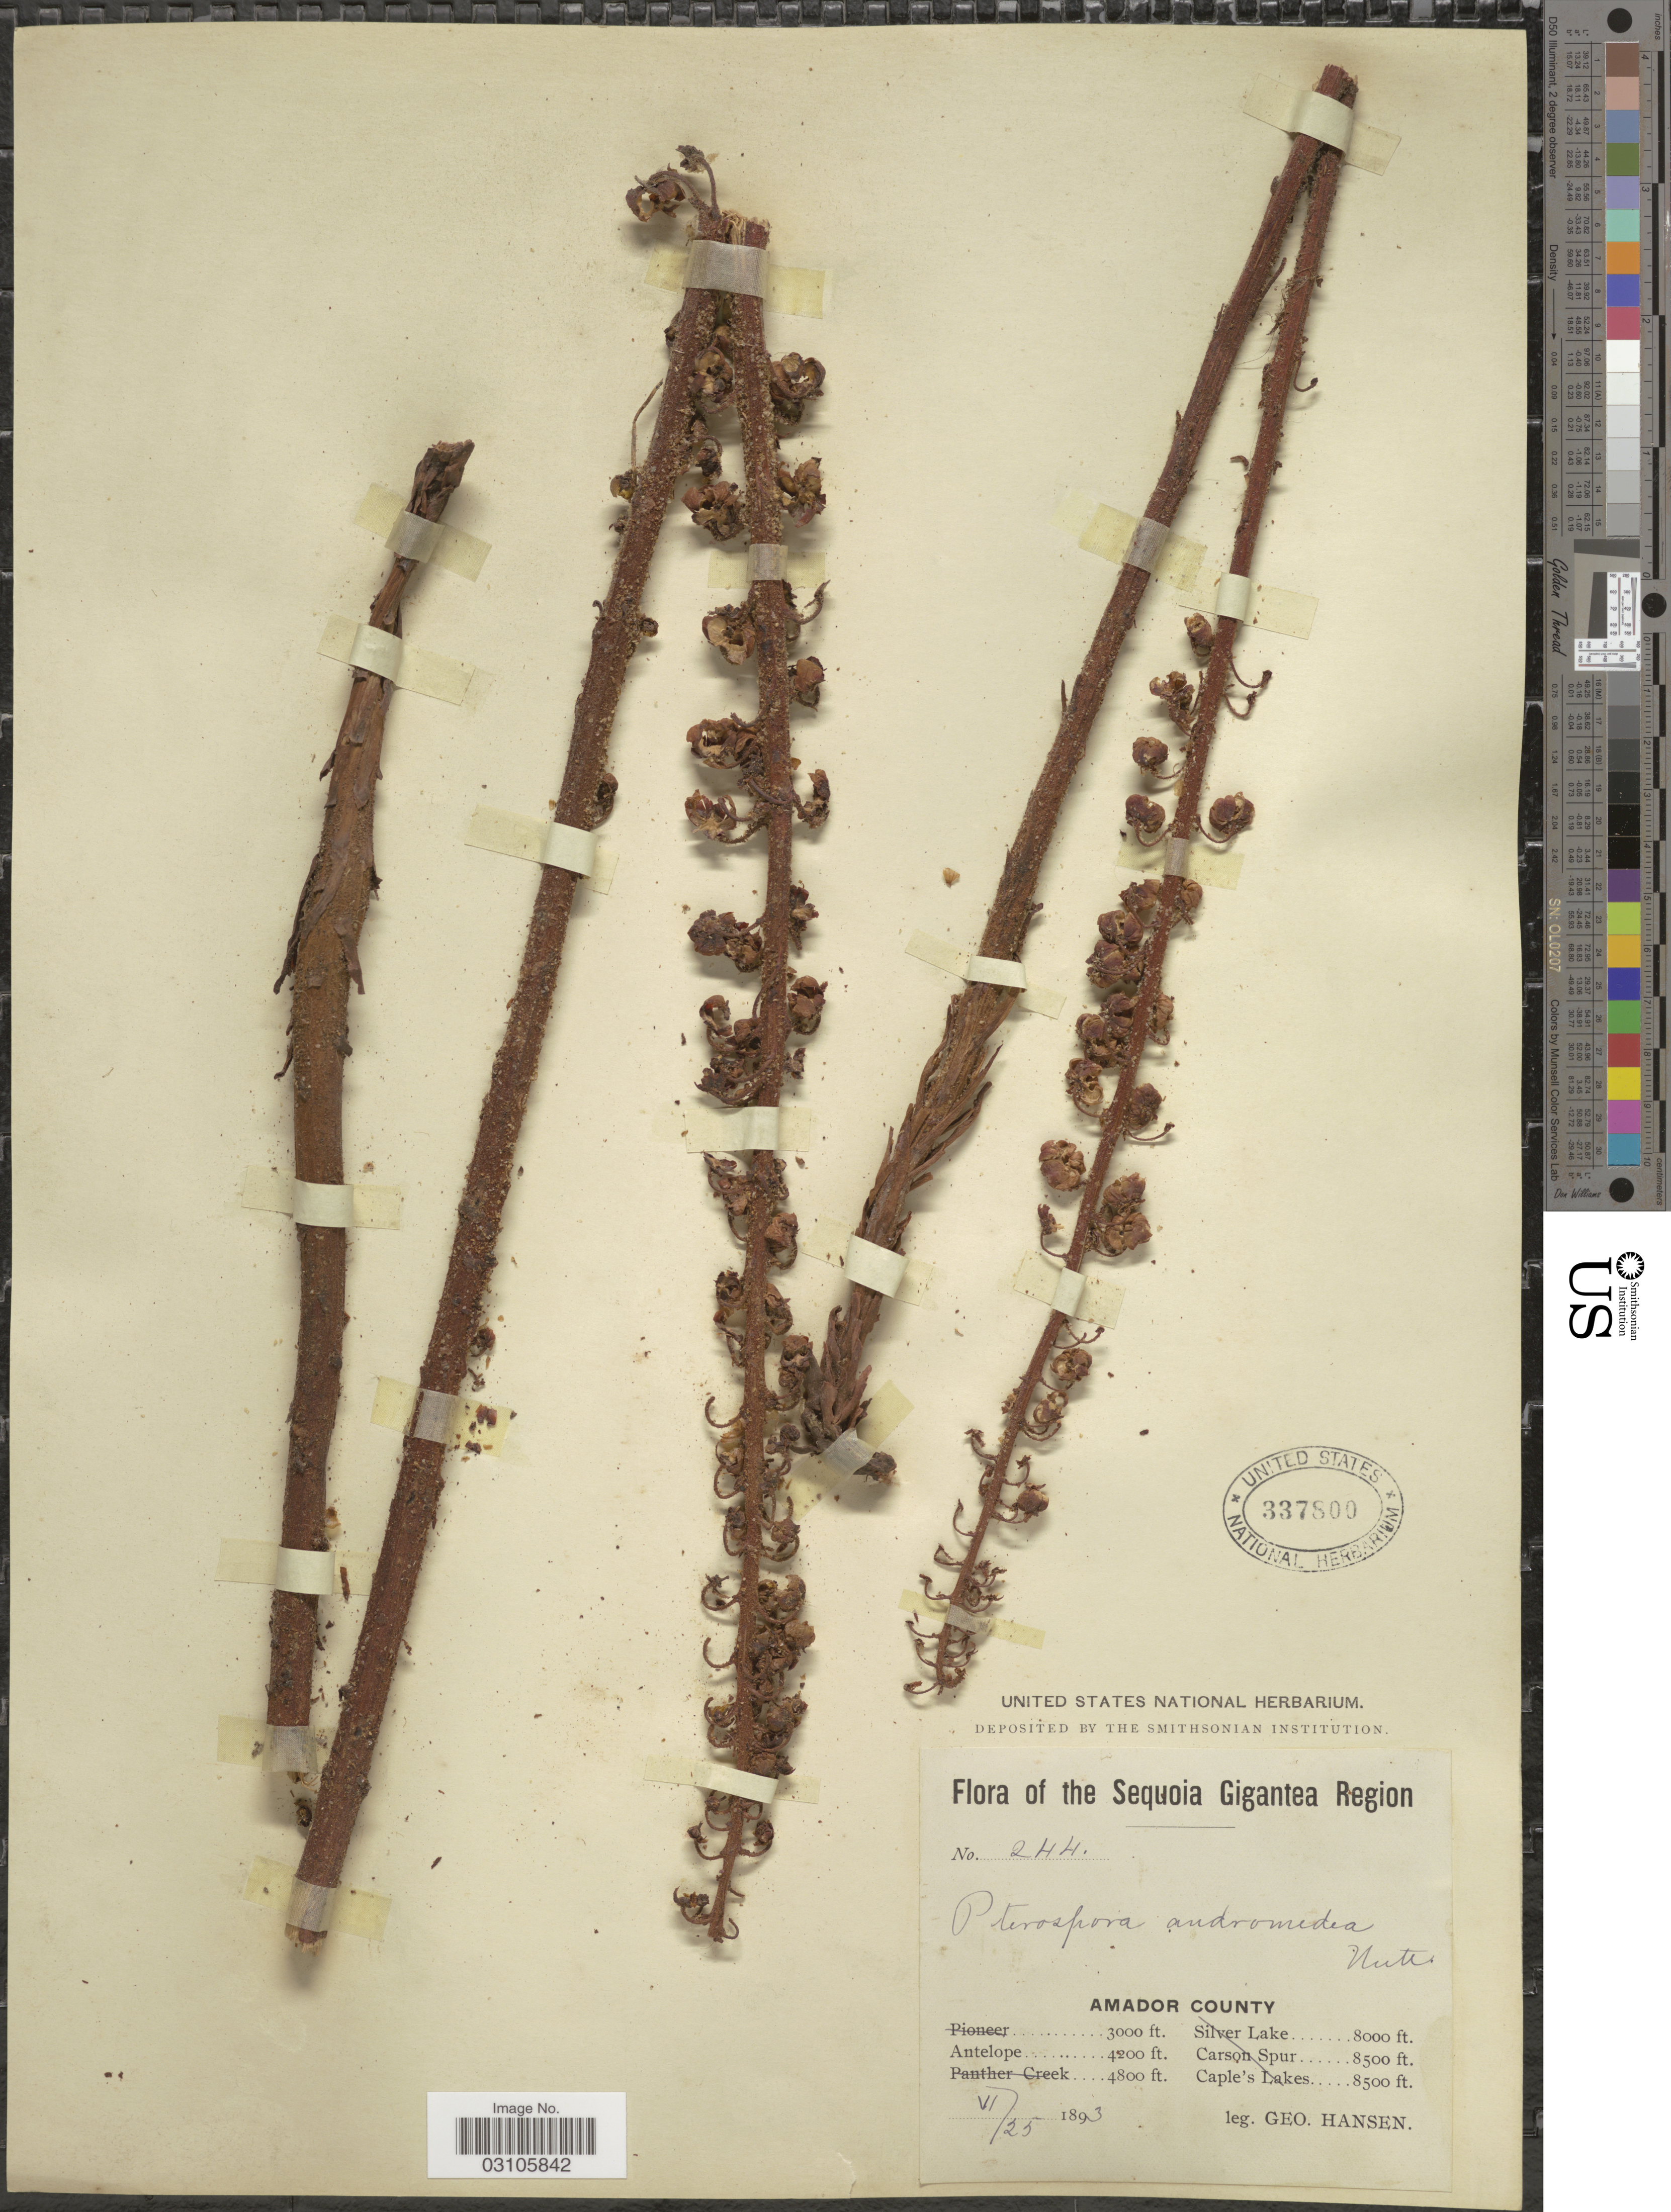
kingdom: Plantae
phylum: Tracheophyta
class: Magnoliopsida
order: Ericales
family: Ericaceae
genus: Pterospora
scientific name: Pterospora andromedea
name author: Nutt.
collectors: G. Hansen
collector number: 244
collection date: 1893-06-25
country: United States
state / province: California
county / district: Amador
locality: Sequoia Gigantea Region. Amador County. Antelope.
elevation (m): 1280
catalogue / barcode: US 337800